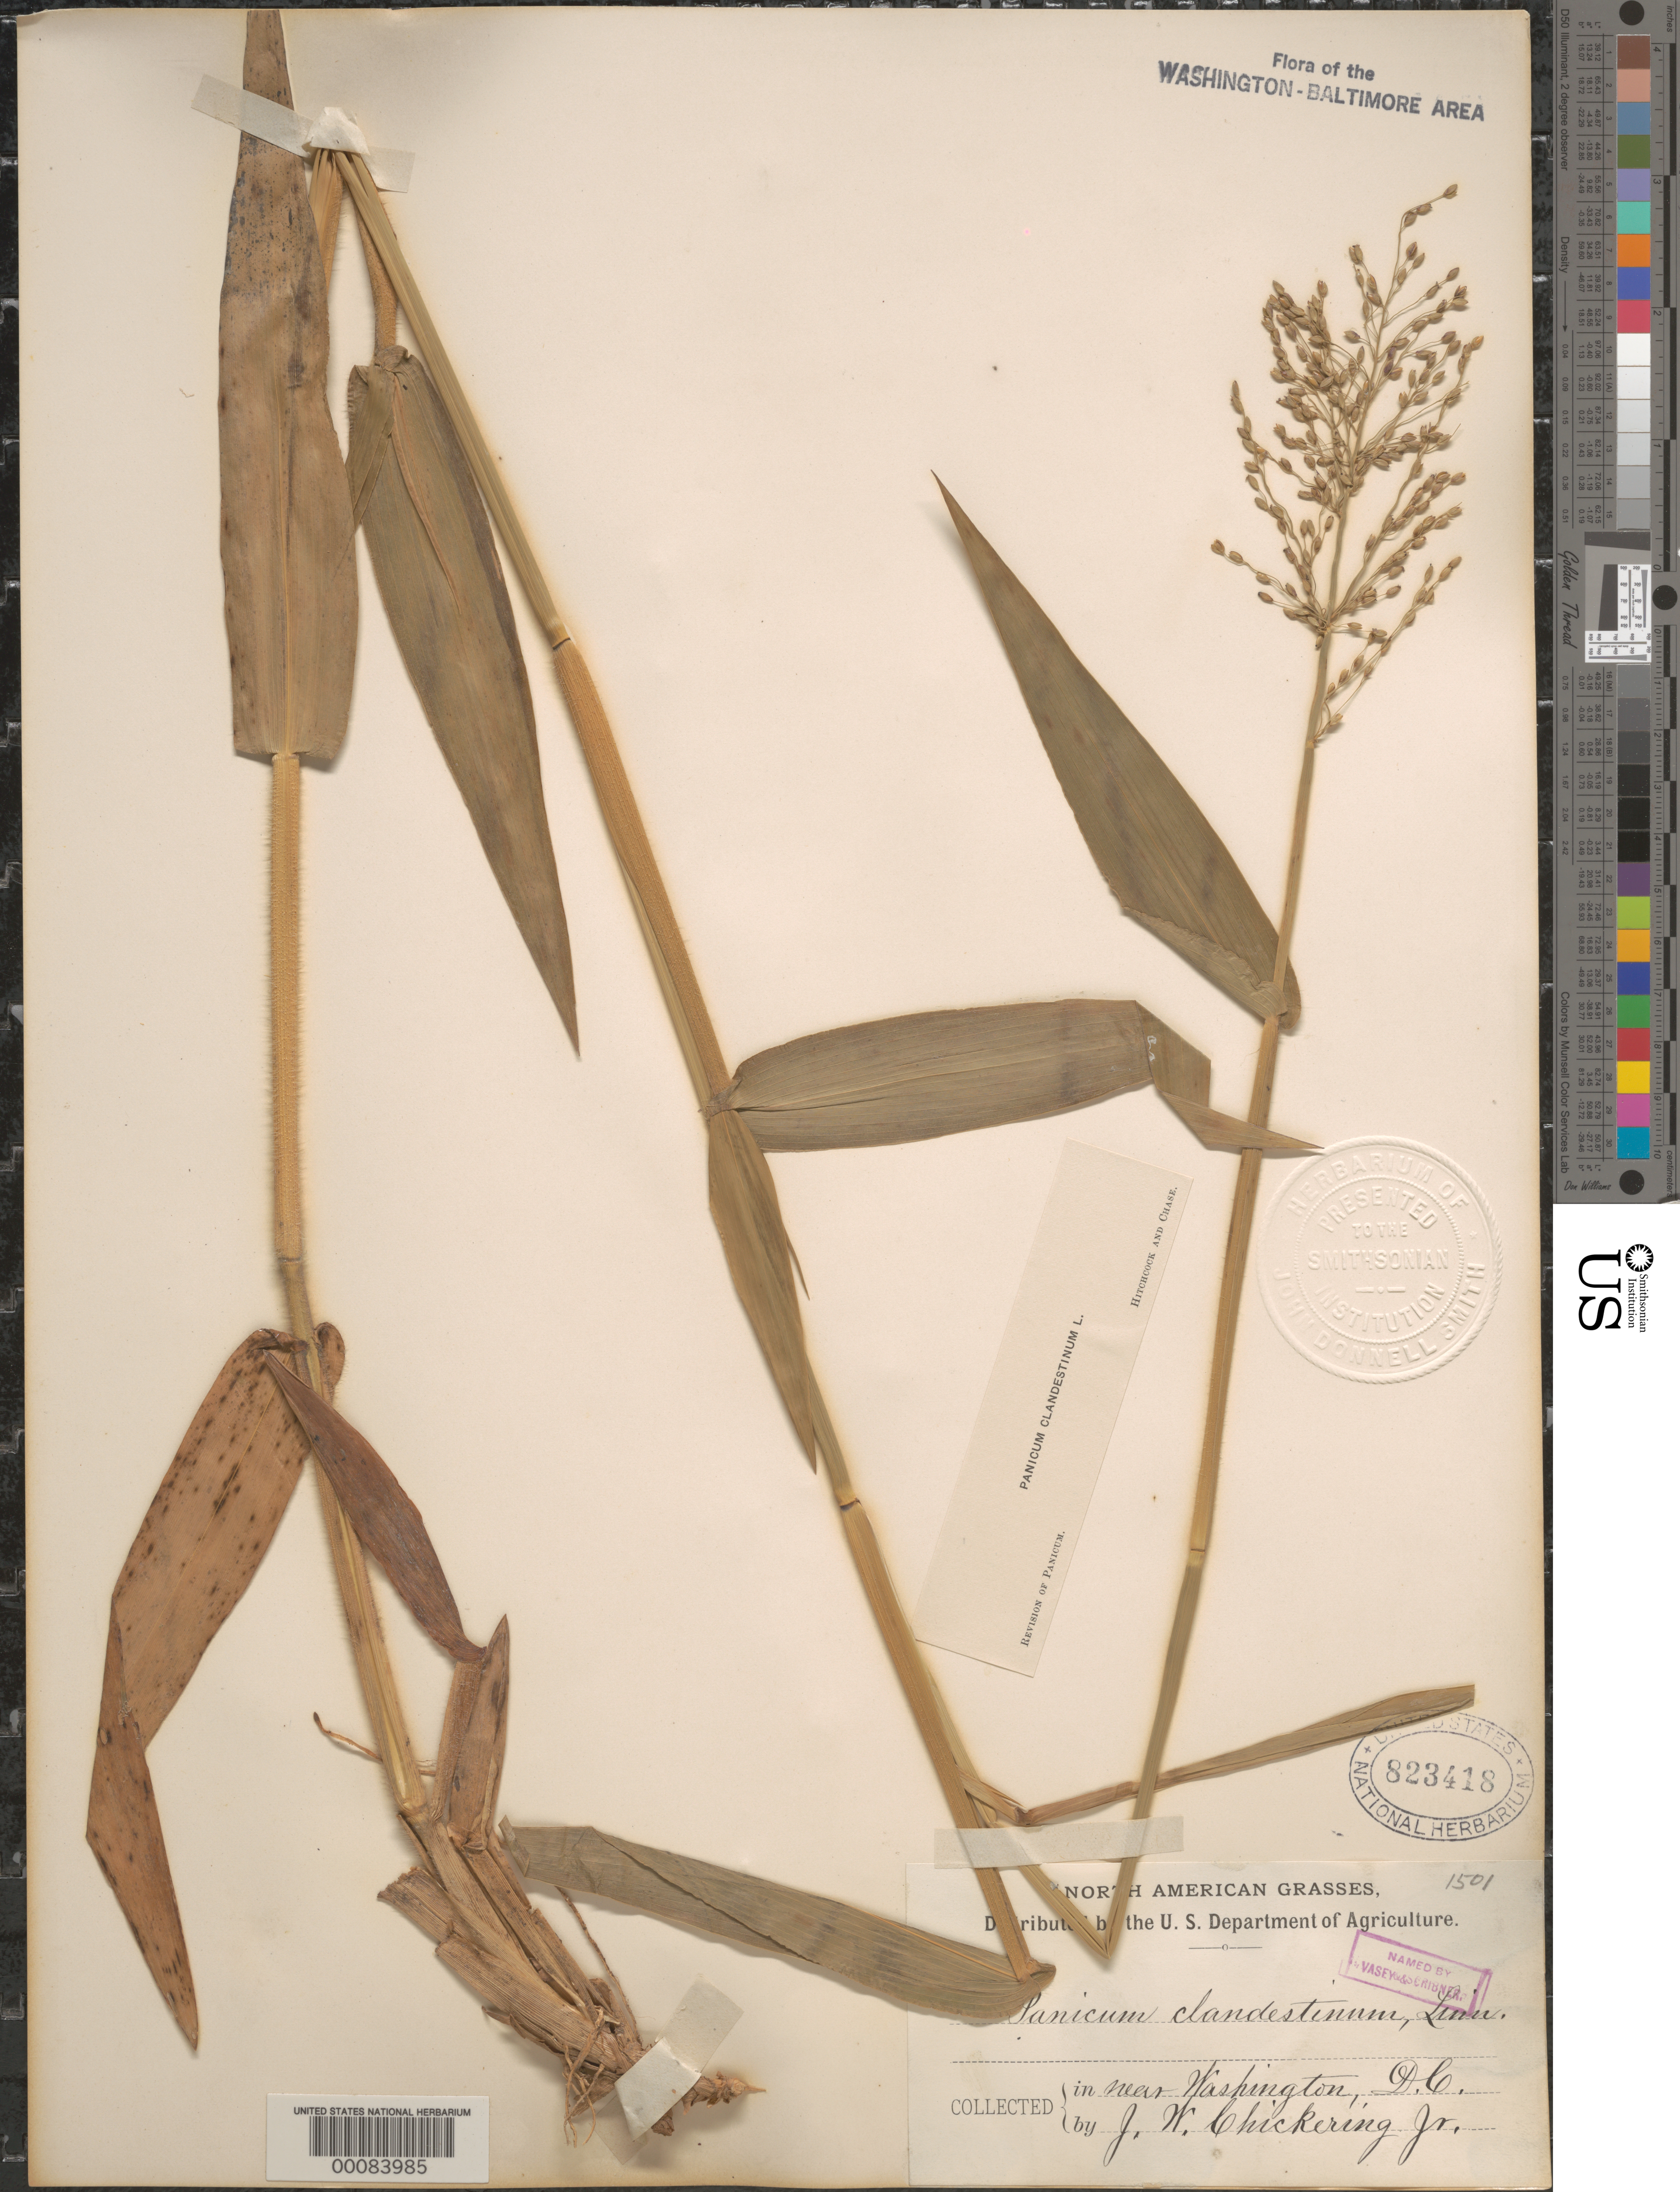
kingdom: Plantae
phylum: Tracheophyta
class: Liliopsida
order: Poales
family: Poaceae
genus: Dichanthelium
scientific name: Dichanthelium clandestinum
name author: (L.) Gould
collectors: J. W. Chickering Jr.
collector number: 54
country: United States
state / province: District of Columbia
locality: Vicinity of Washington, DC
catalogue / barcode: US 823418